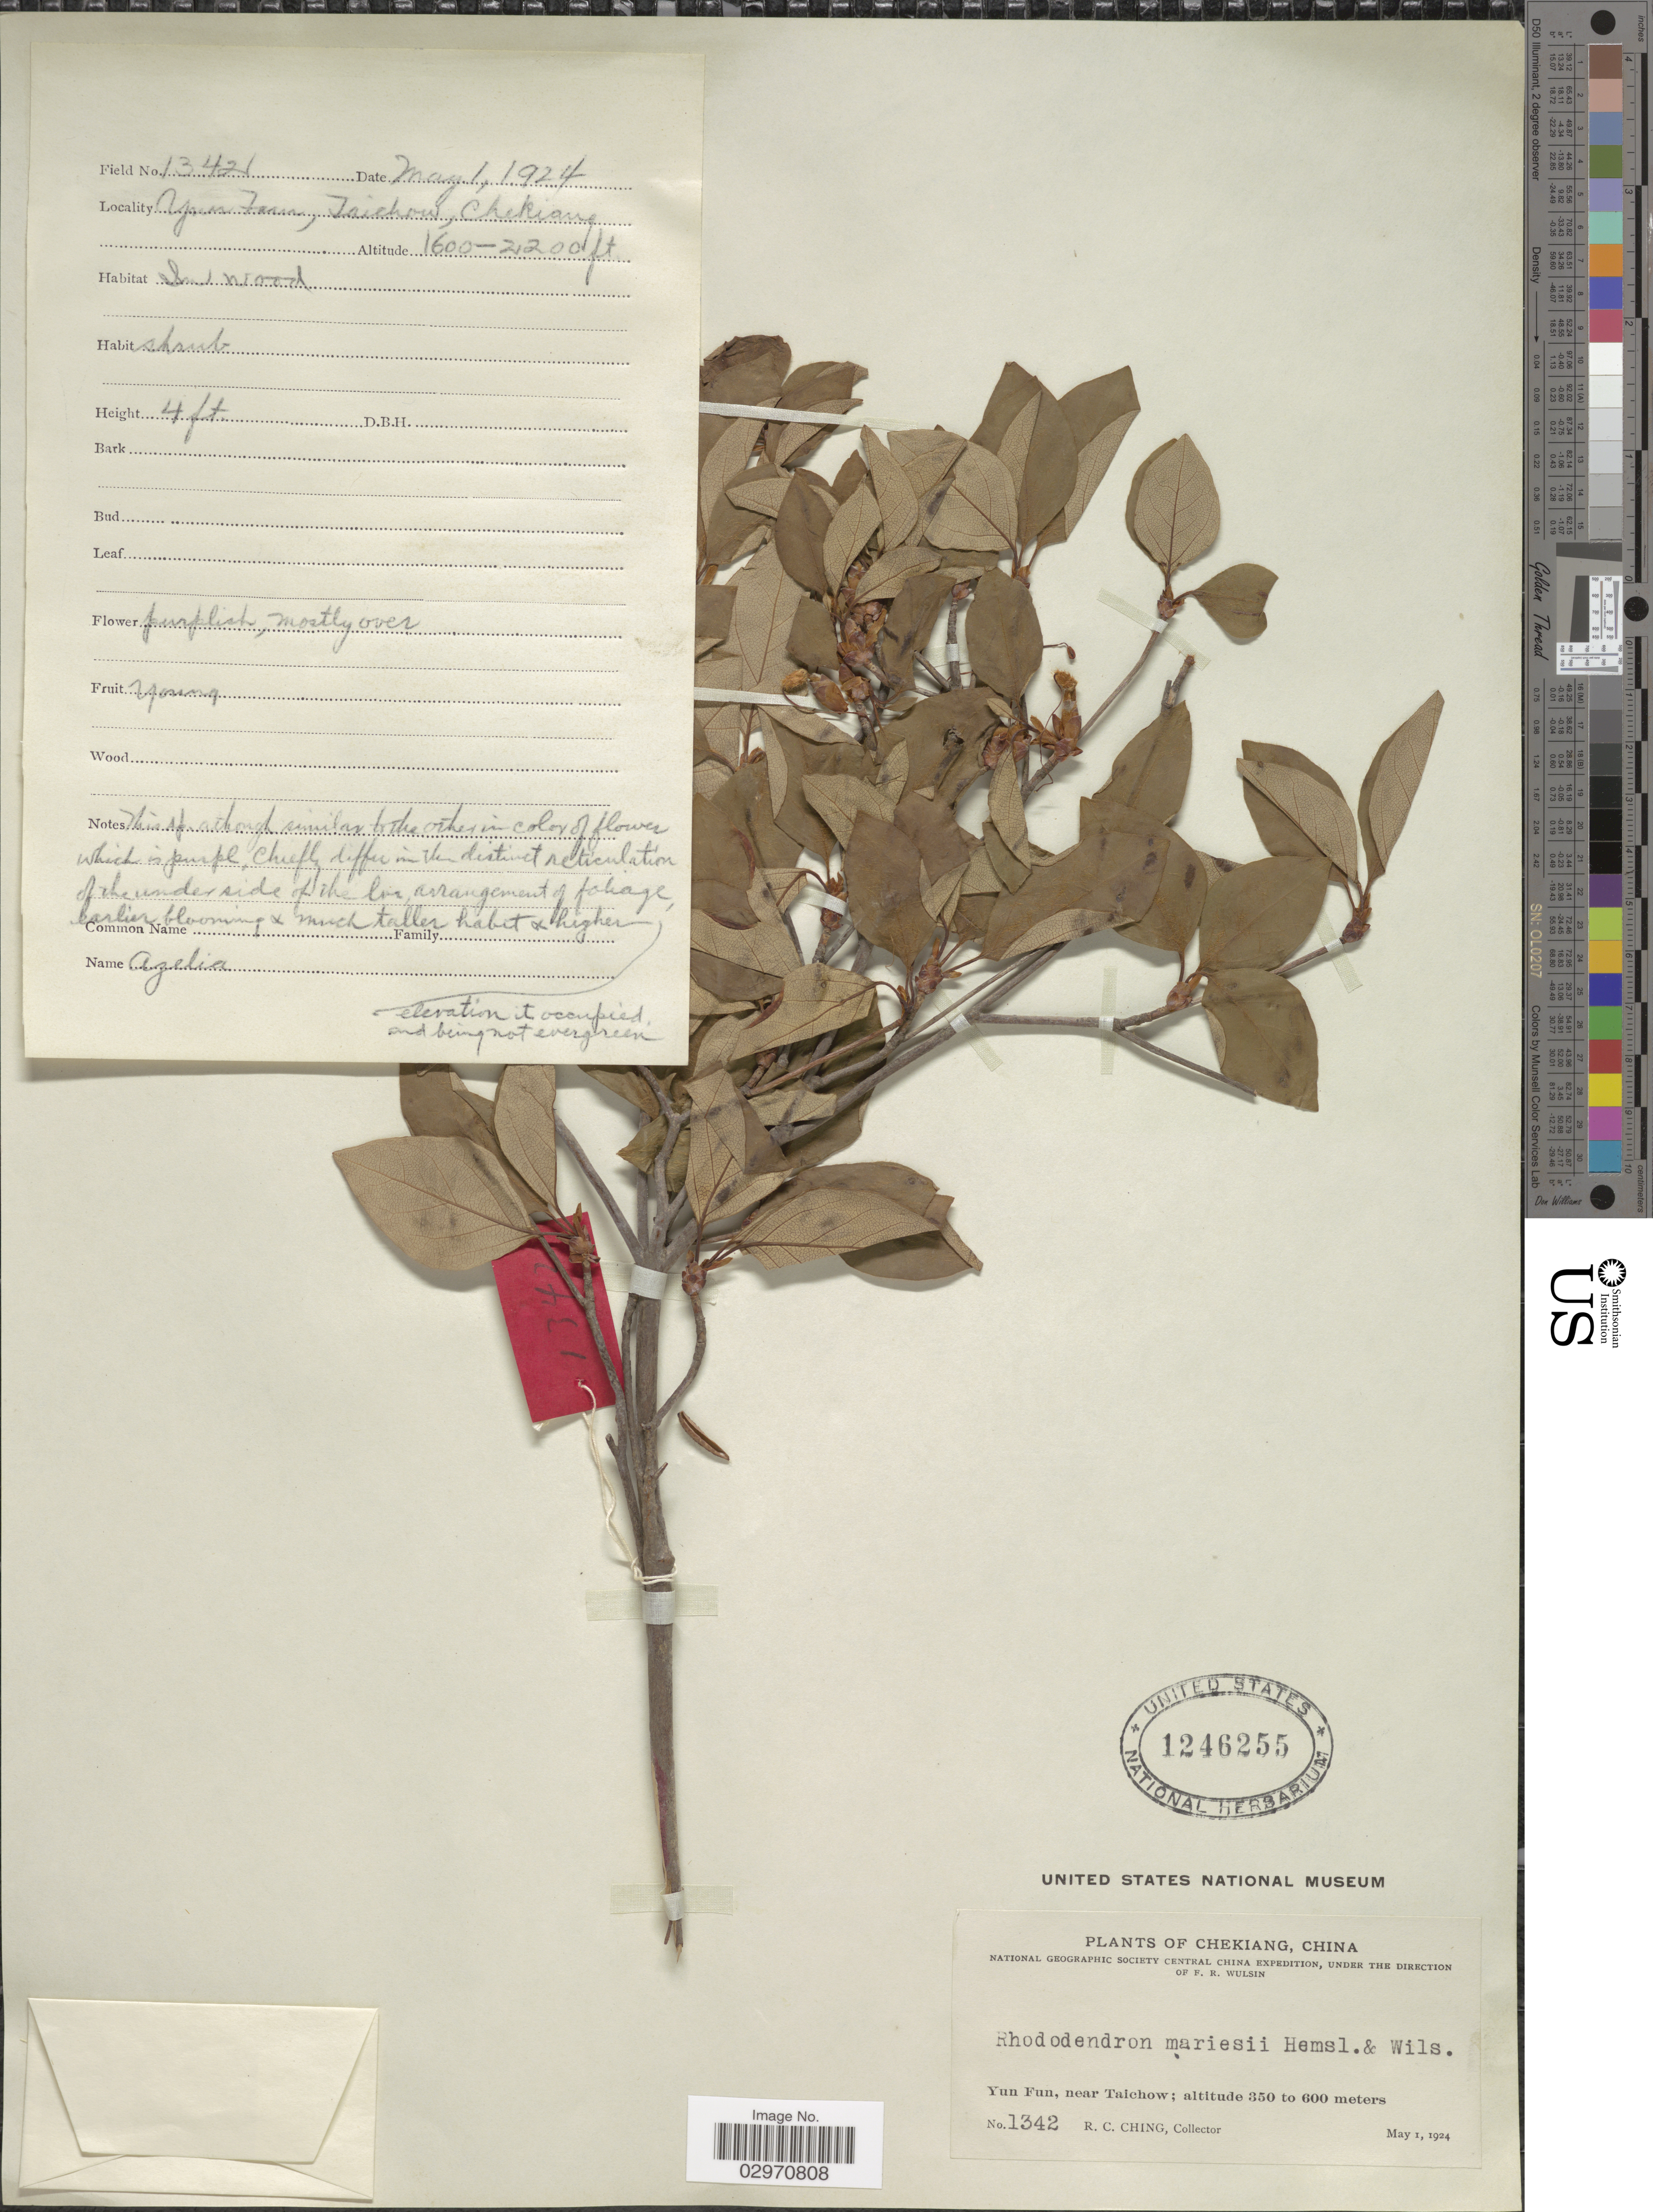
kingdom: Plantae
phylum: Tracheophyta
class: Magnoliopsida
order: Ericales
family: Ericaceae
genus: Rhododendron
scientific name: Rhododendron farrerae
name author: Sweet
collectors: R. C. Ching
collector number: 1342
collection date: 1924-05-01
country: China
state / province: Zhejiang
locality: Chekiang. Yun Fun, near Taichow.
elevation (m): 350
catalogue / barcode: US 1246255